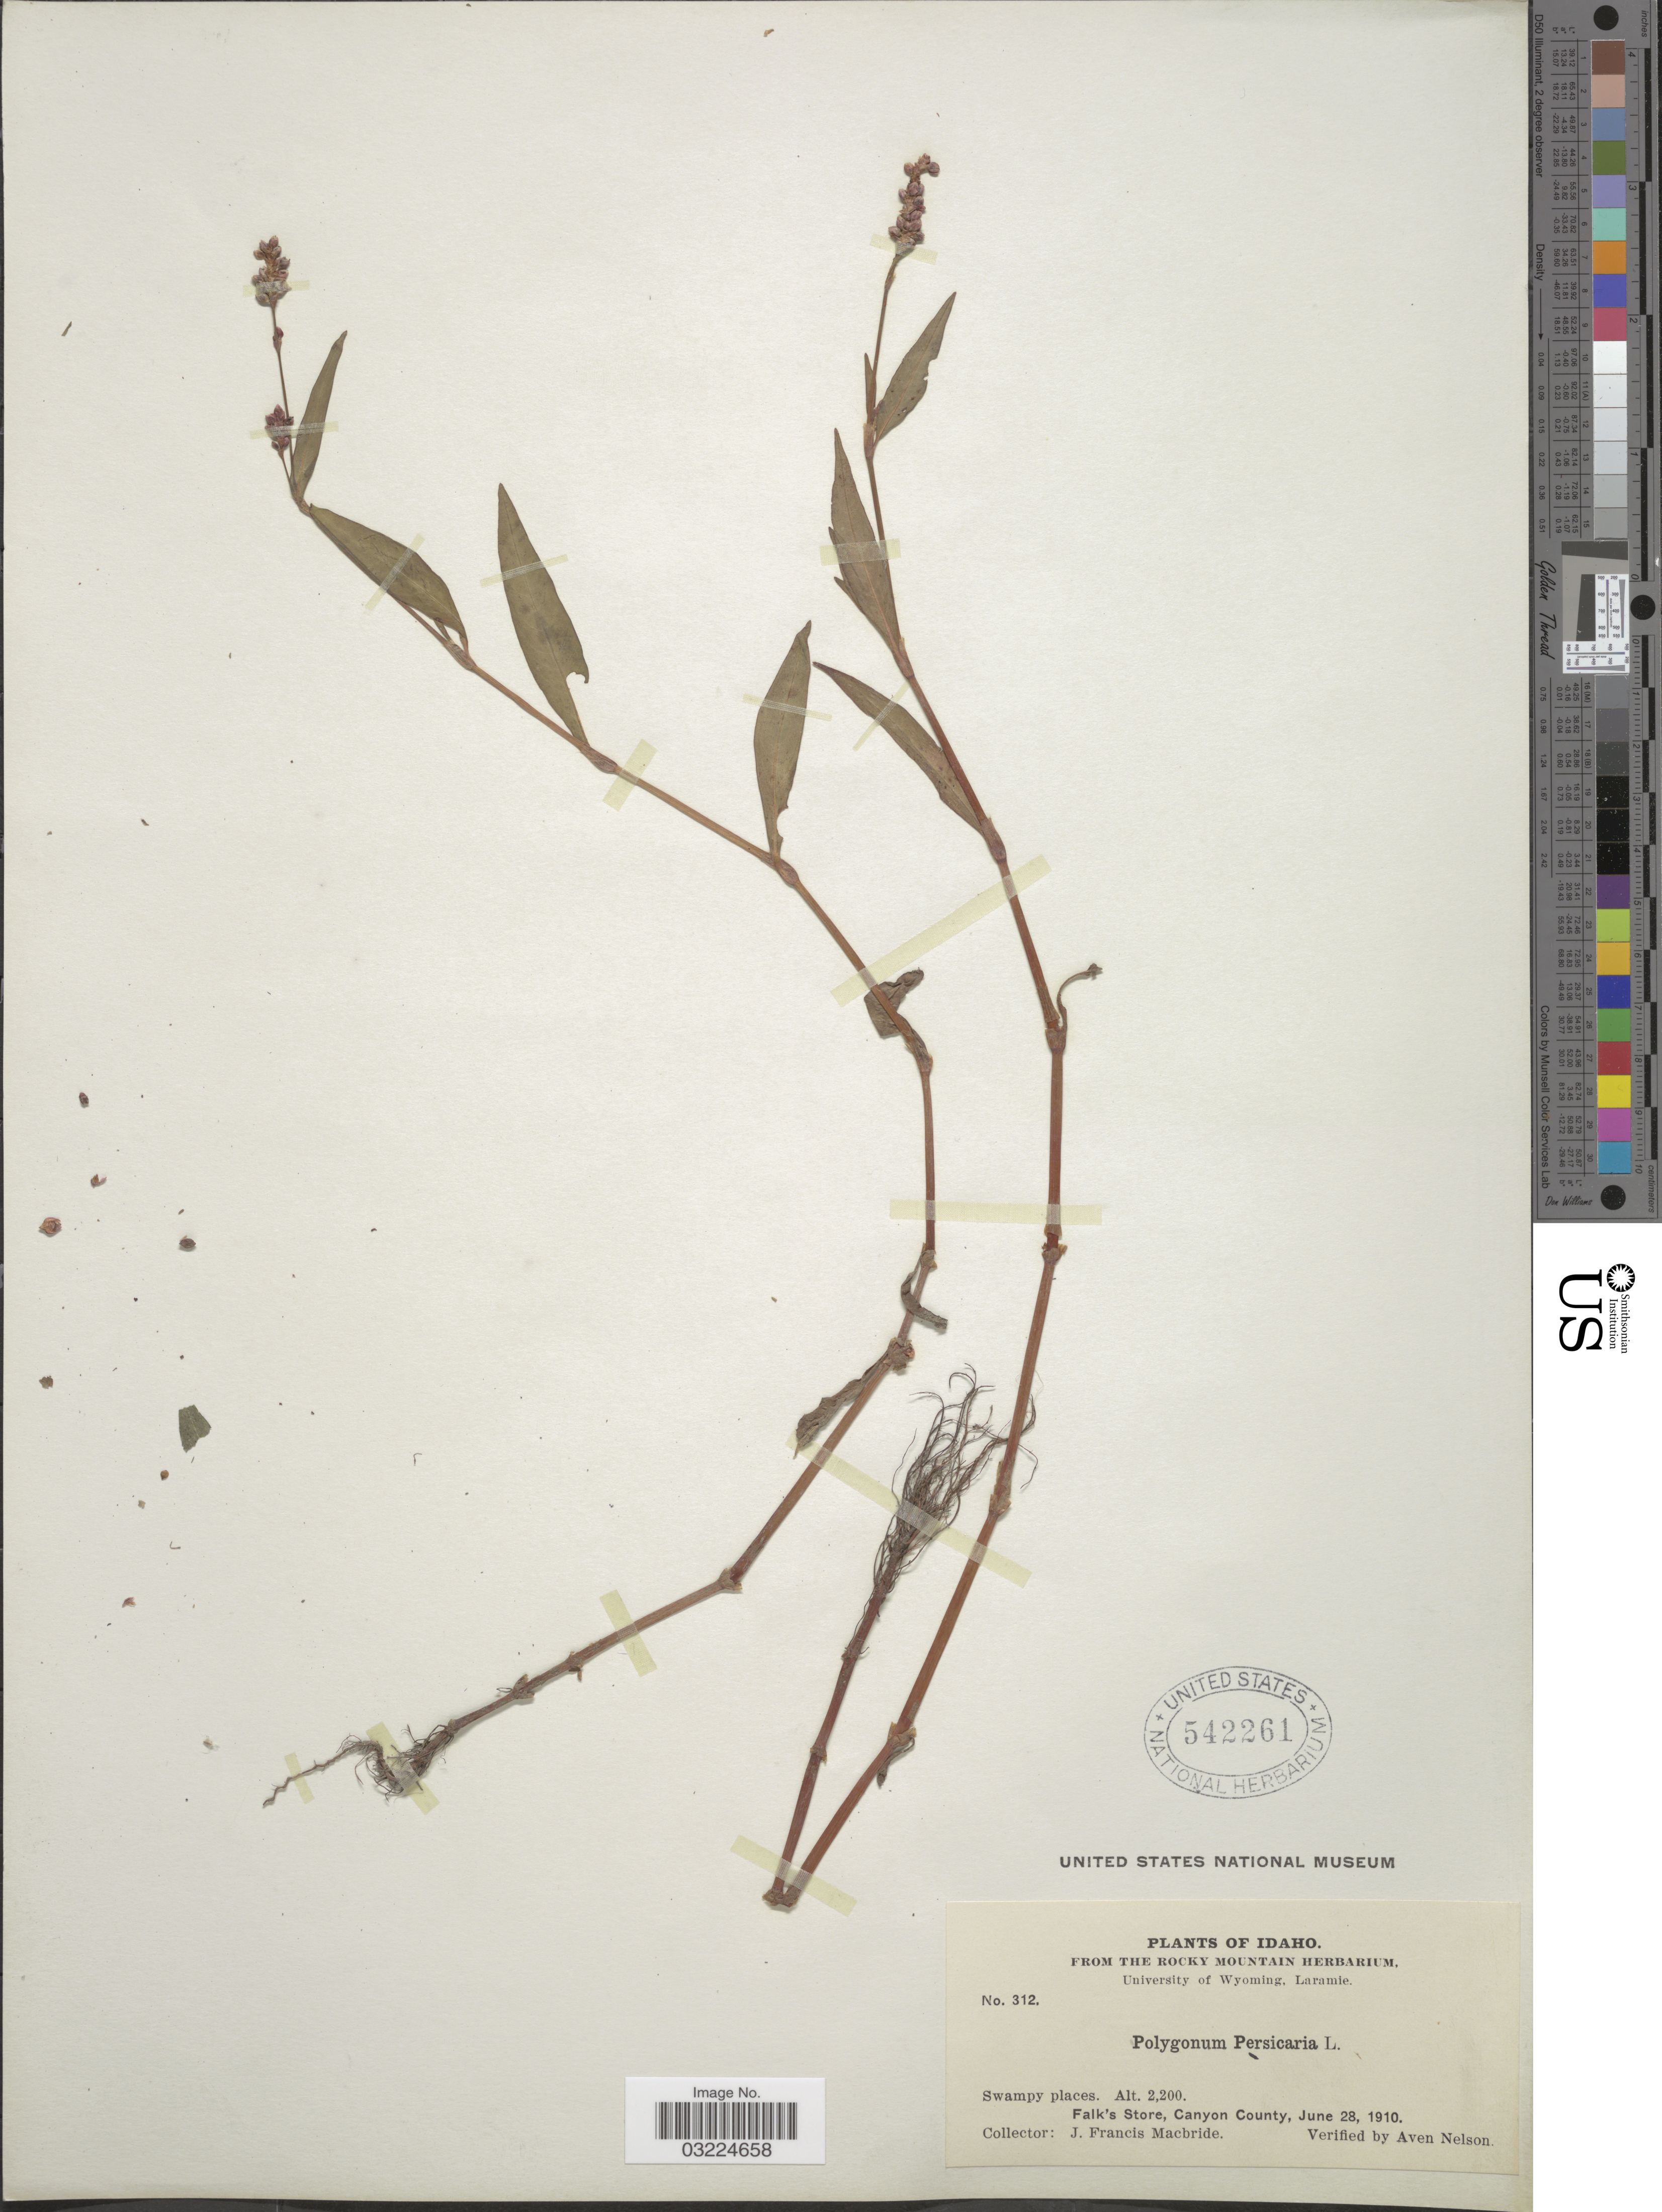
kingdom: Plantae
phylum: Tracheophyta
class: Magnoliopsida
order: Caryophyllales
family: Polygonaceae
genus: Persicaria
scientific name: Persicaria maculosa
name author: S.F. Gray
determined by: Atha, D. E.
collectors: J. F. Macbride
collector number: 312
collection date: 1910-06-28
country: United States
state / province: Idaho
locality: Falk's Store, Canyon County.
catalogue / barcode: US 542261